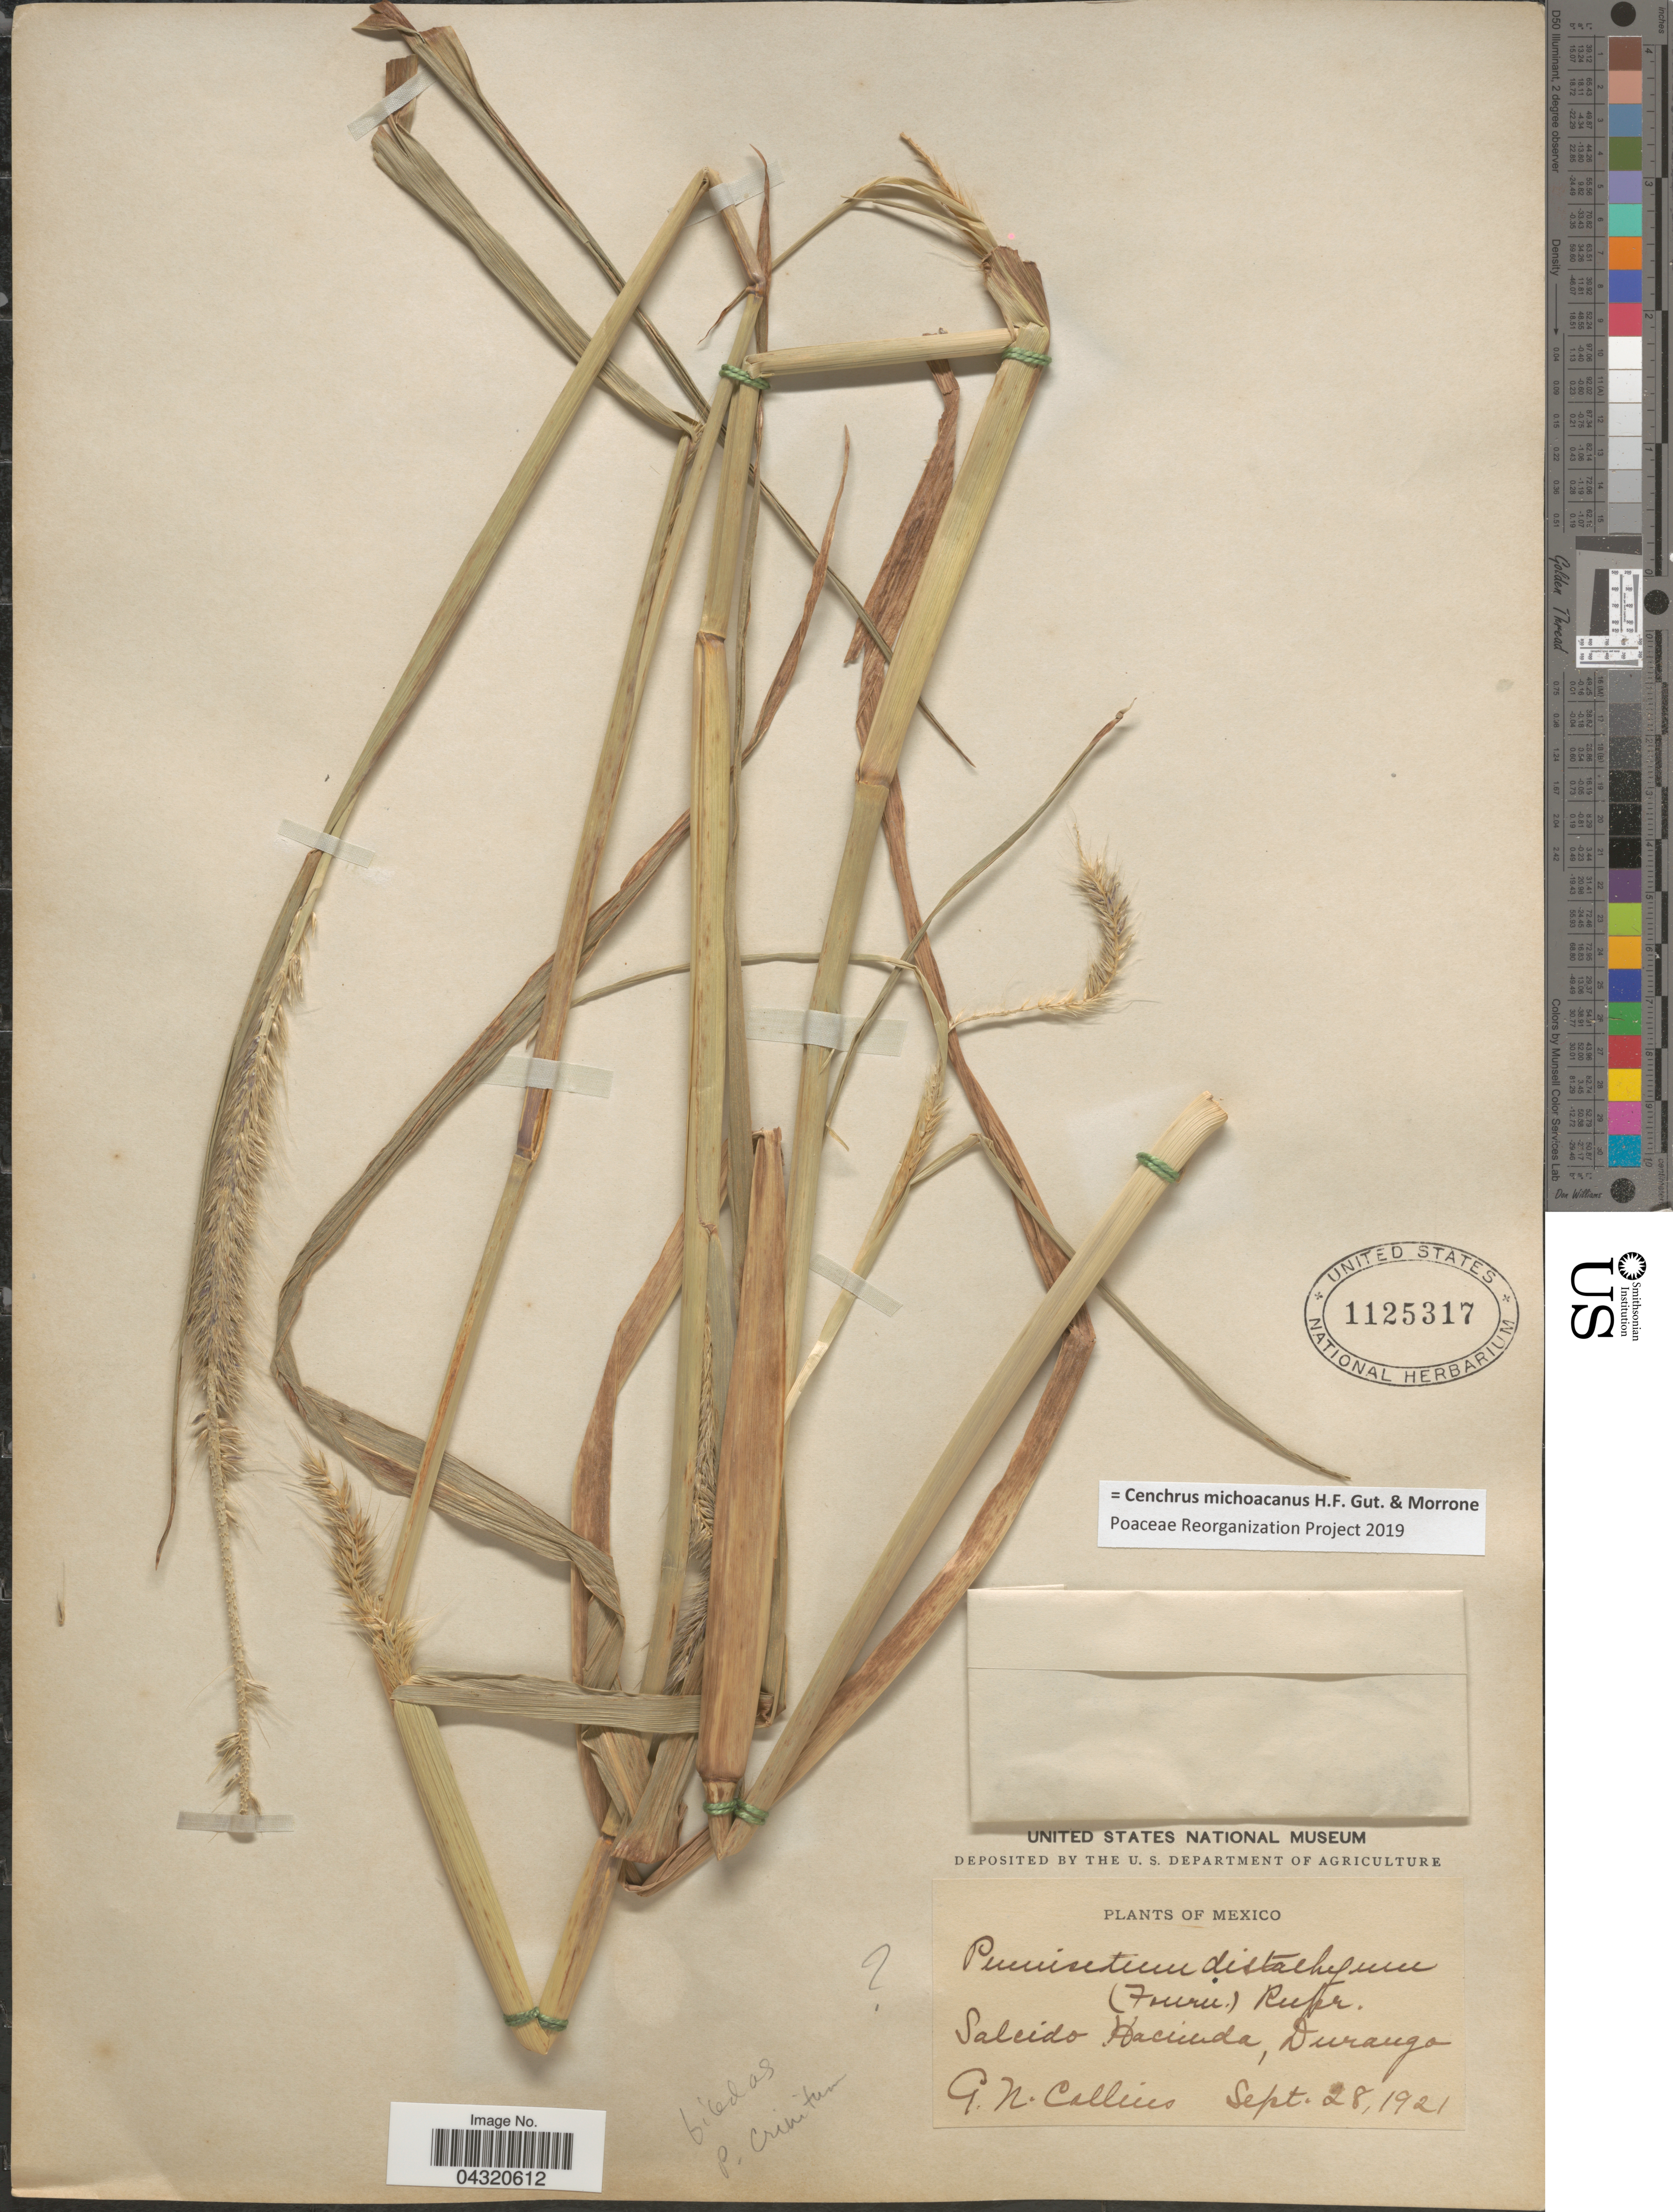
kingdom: Plantae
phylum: Tracheophyta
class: Liliopsida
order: Poales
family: Poaceae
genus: Cenchrus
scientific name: Cenchrus michoacanus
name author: H.F. Gut. & Morrone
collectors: G. Collins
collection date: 1921-09-28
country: Mexico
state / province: Durango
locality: Salcido Hacienda.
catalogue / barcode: US 1125317